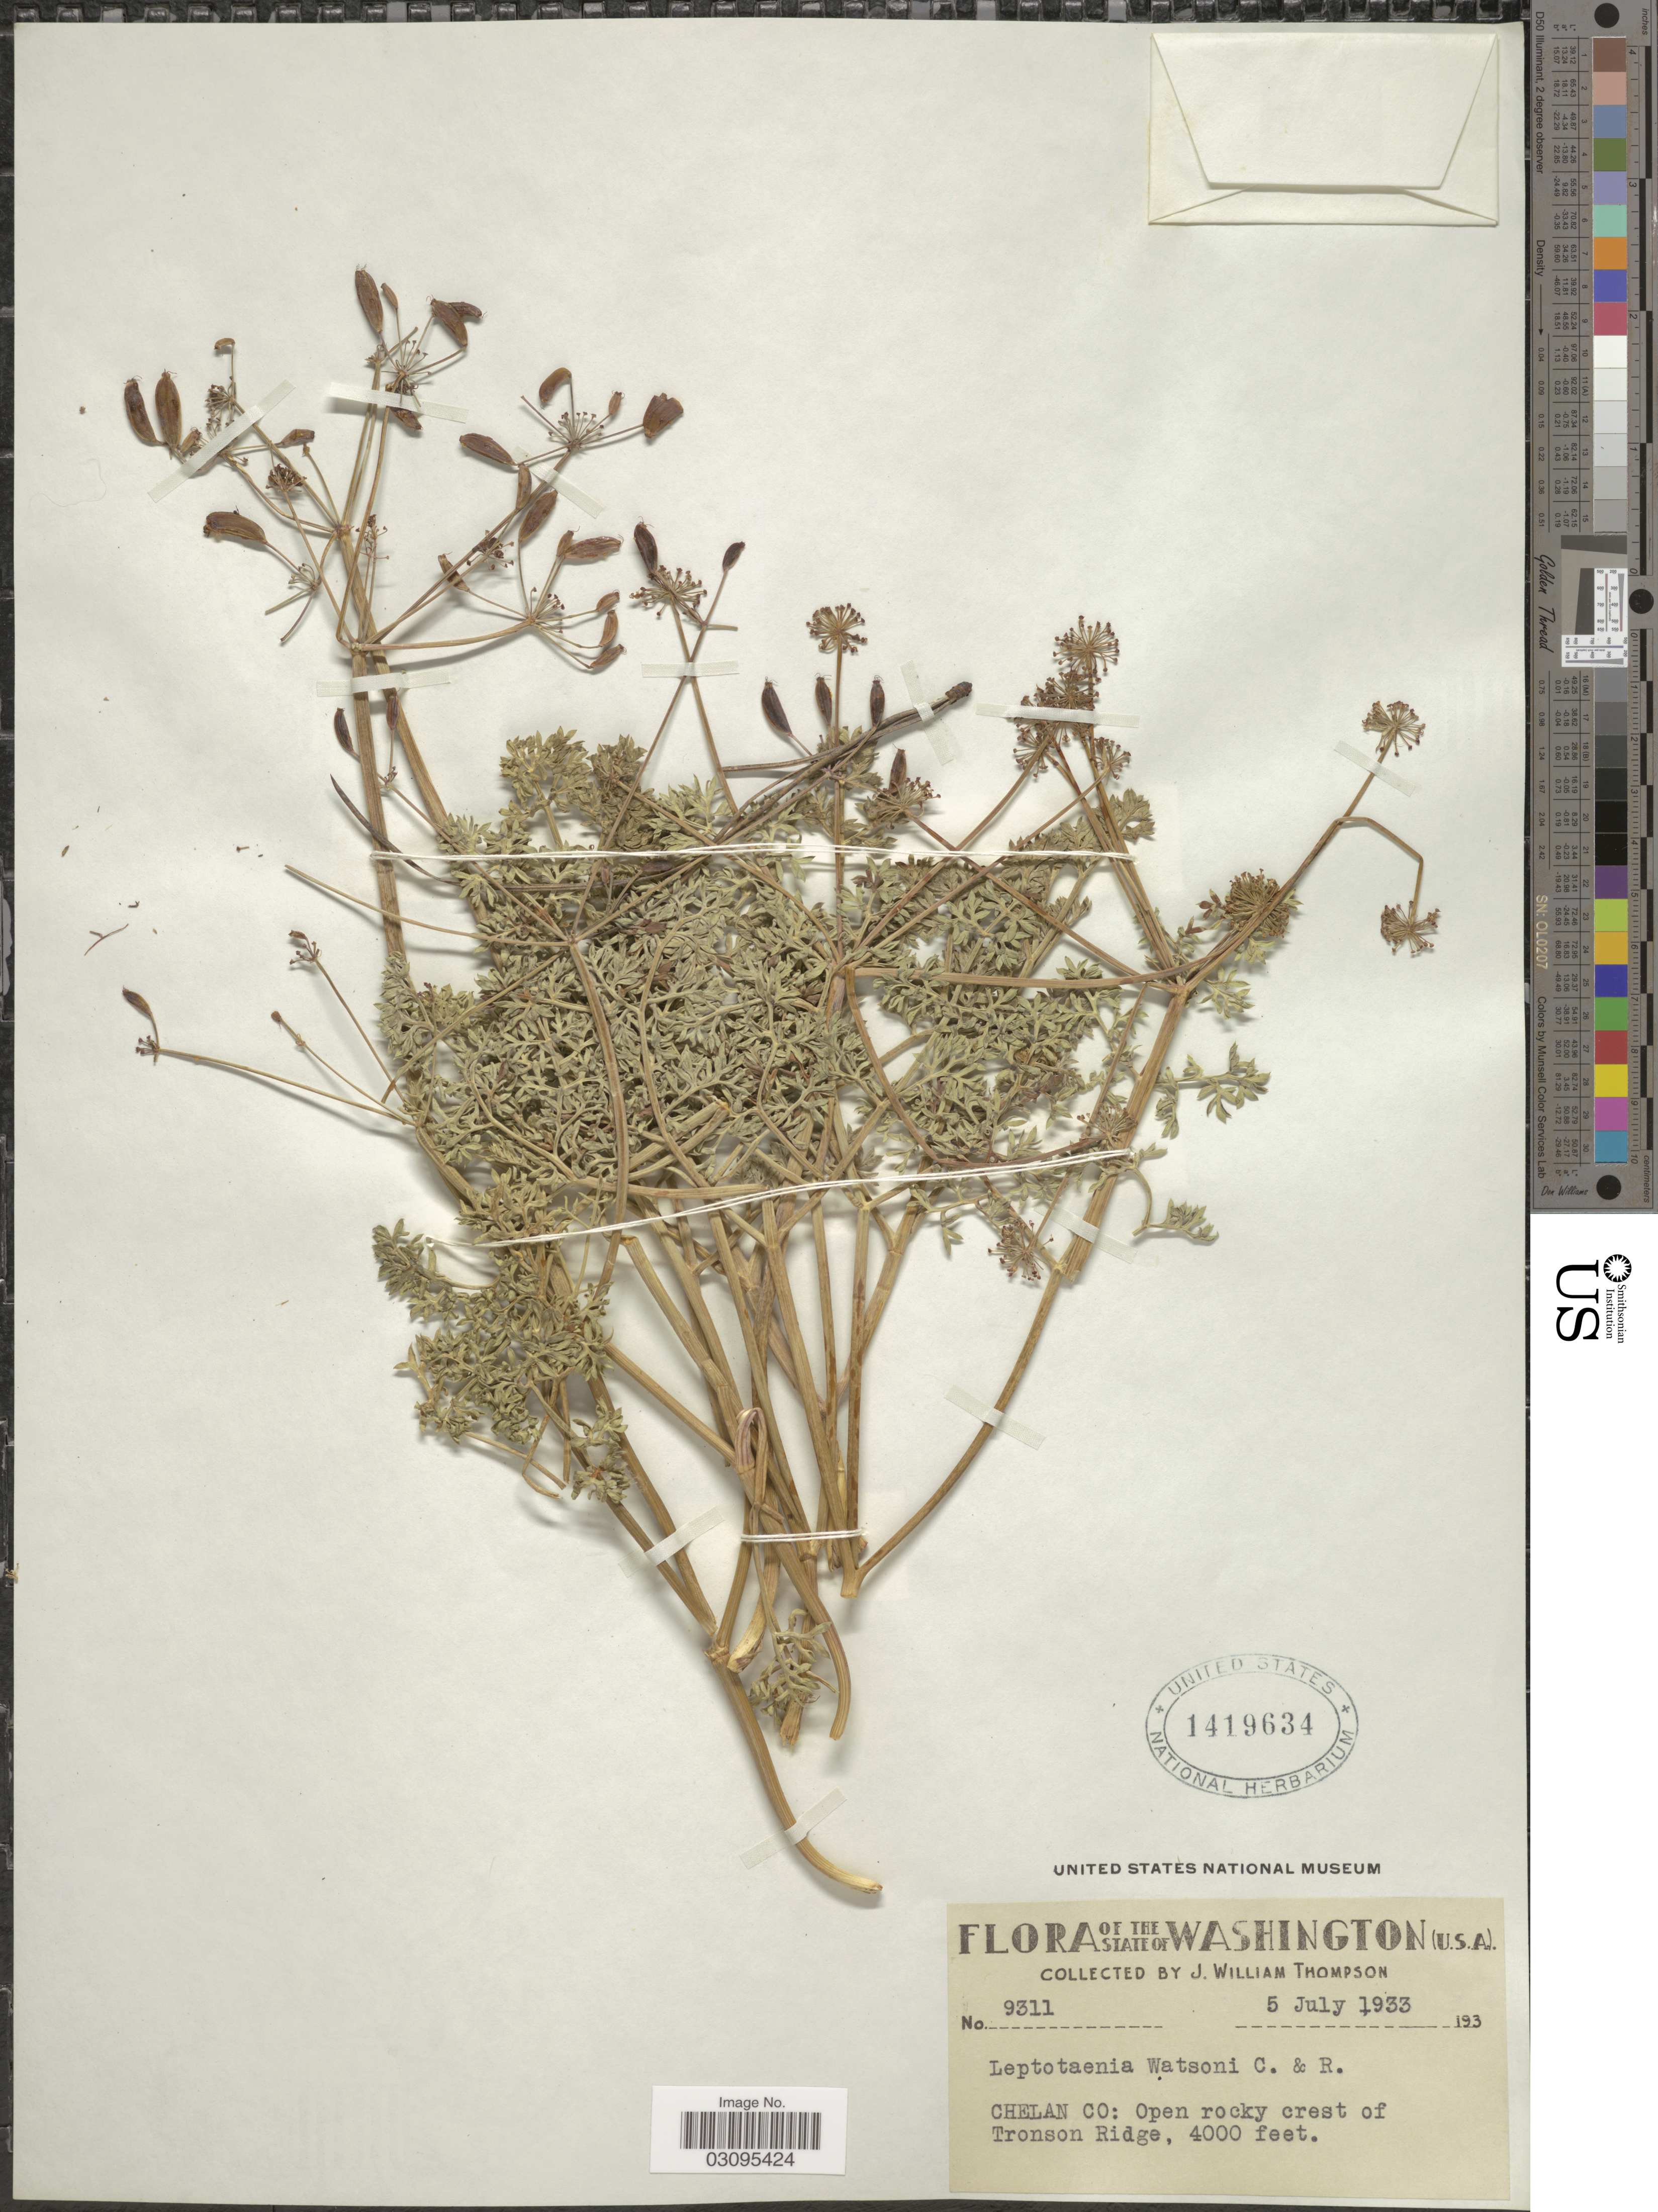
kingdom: Plantae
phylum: Tracheophyta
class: Magnoliopsida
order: Apiales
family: Apiaceae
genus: Lomatium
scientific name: Lomatium watsonii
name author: (J.M. Coult. & Rose) J.M. Coult. & Rose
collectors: J. W. Thompson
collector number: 9311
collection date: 1933-07-05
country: United States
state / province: Washington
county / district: Chelan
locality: Chelan Co.: Open rocky crest of Tronson Ridge.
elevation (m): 1219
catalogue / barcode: US 1419634